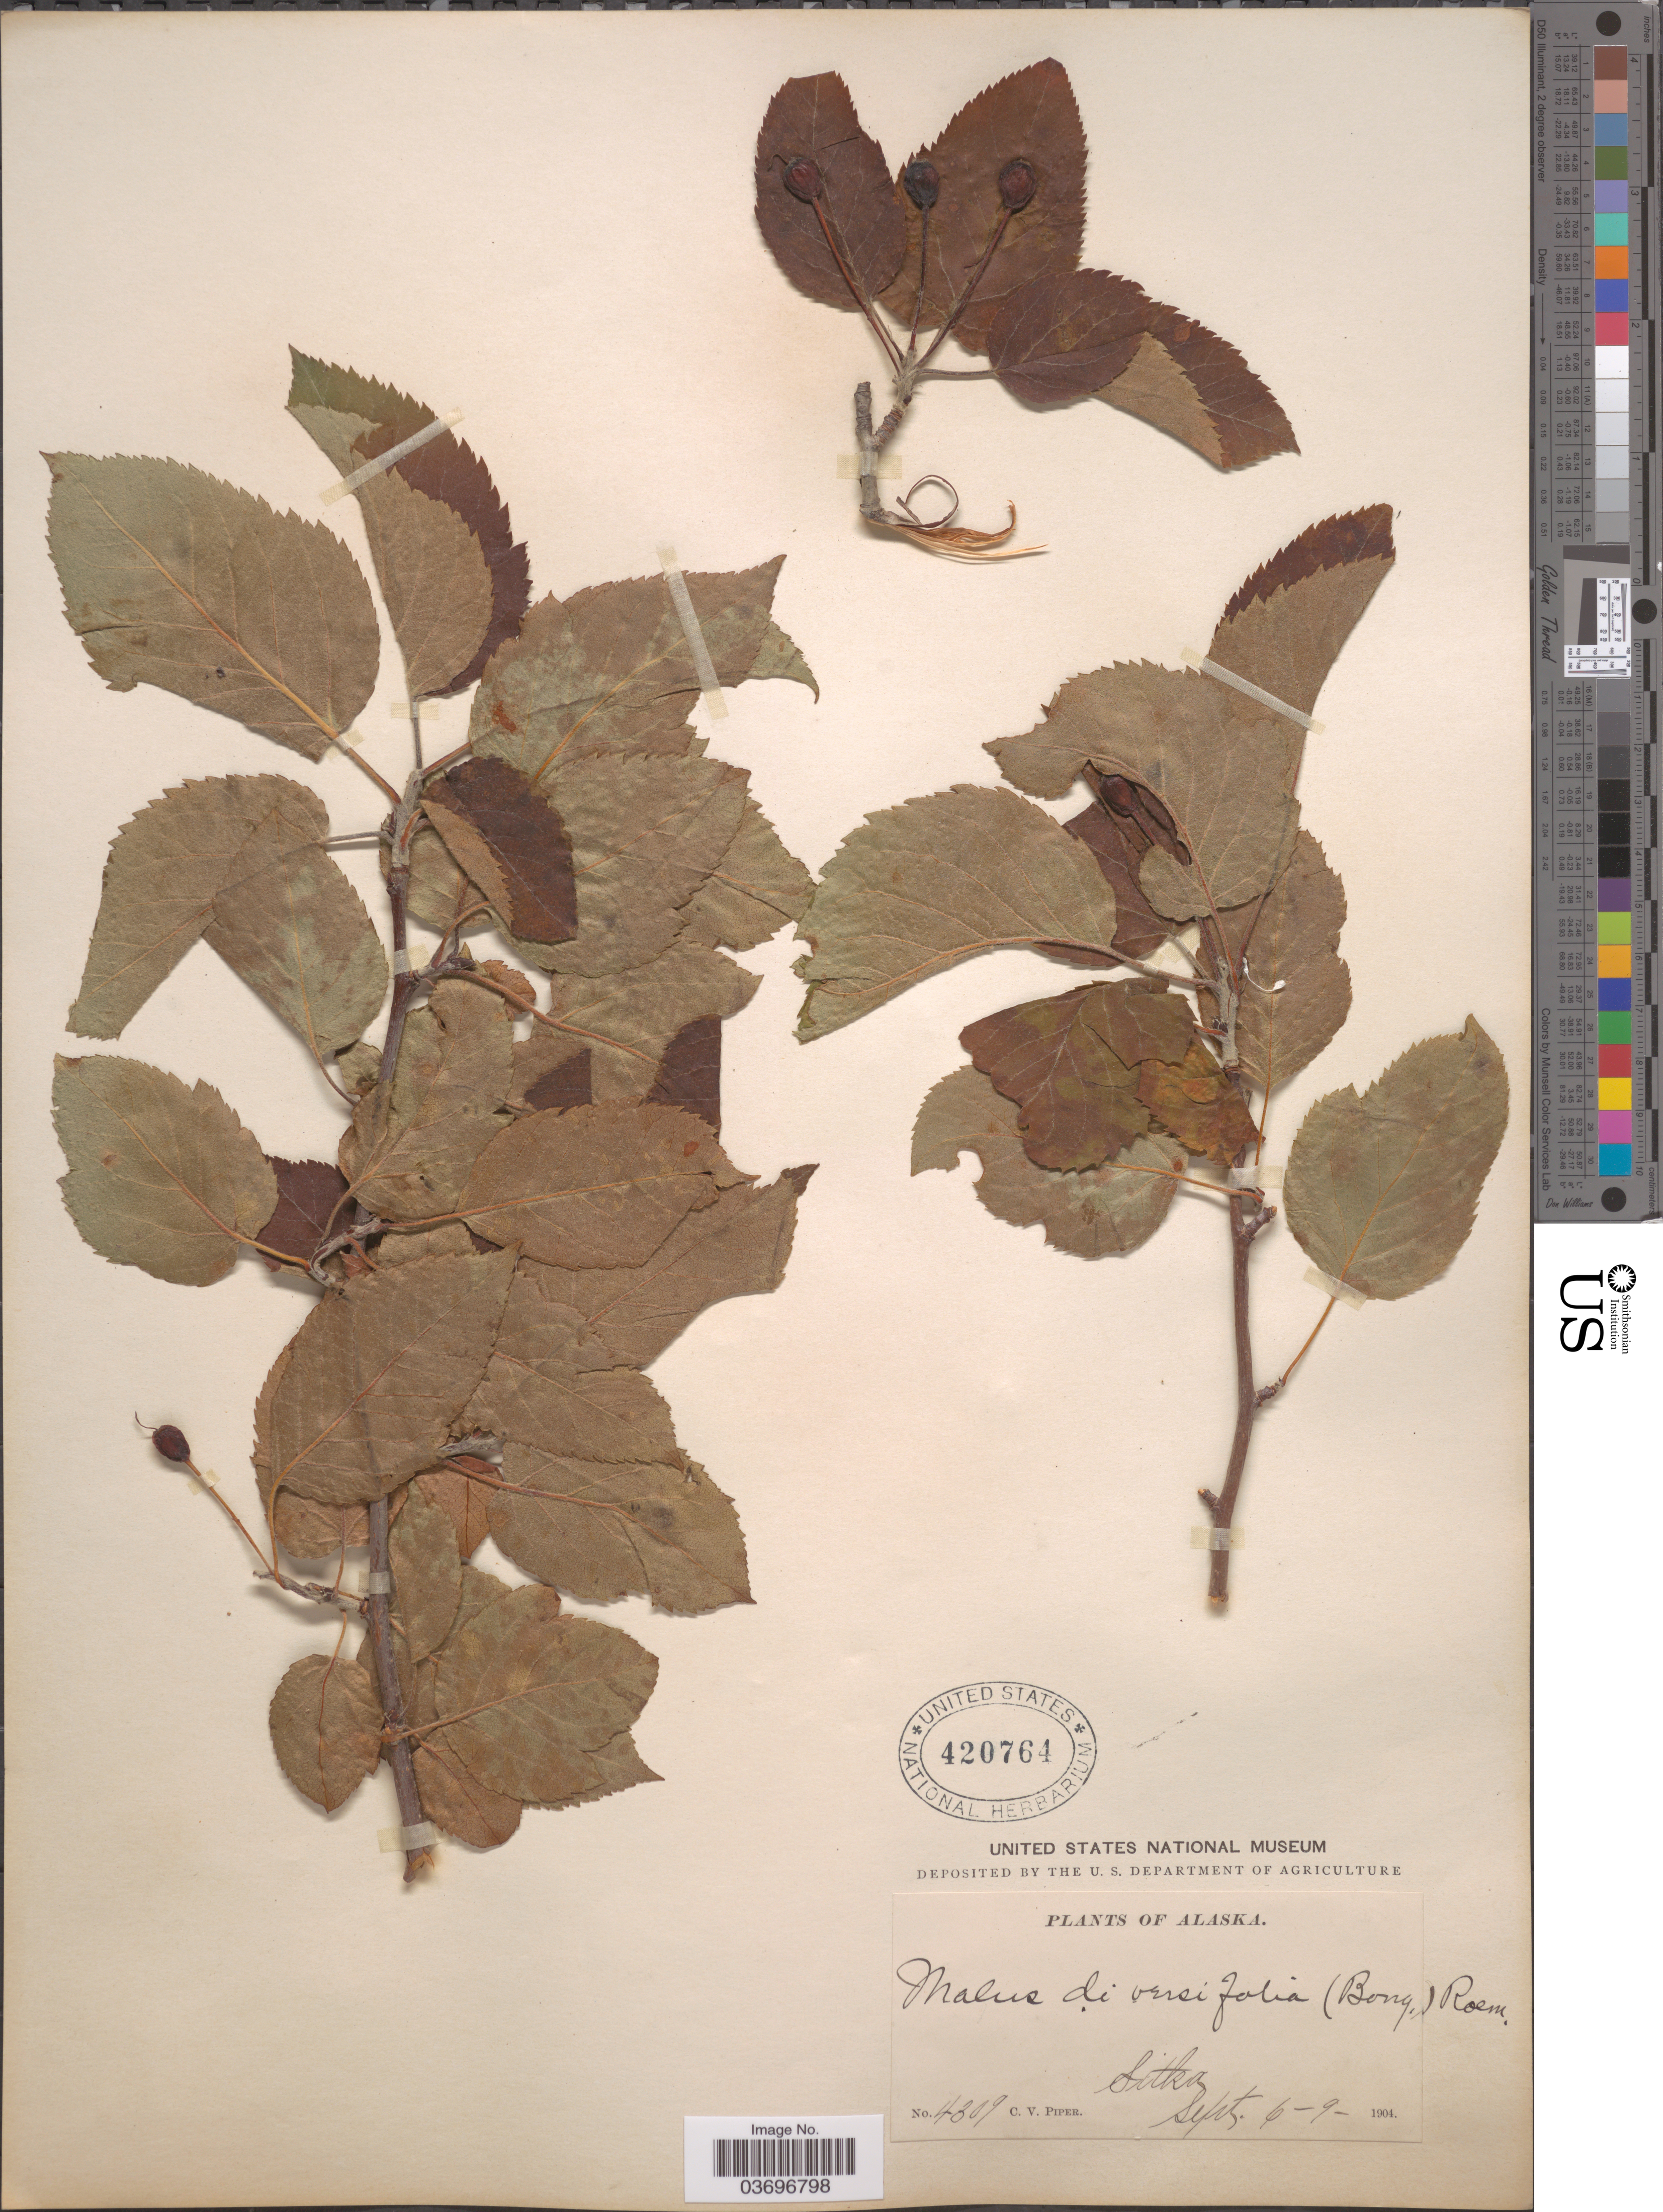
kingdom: Plantae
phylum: Tracheophyta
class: Magnoliopsida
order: Rosales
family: Rosaceae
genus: Malus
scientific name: Malus diversifolia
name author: (Bong.) M. Roem.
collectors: C. V. Piper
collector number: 4309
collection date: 1904-09-06/1904-09-09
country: United States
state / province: Alaska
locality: Sitka.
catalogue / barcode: US 420764